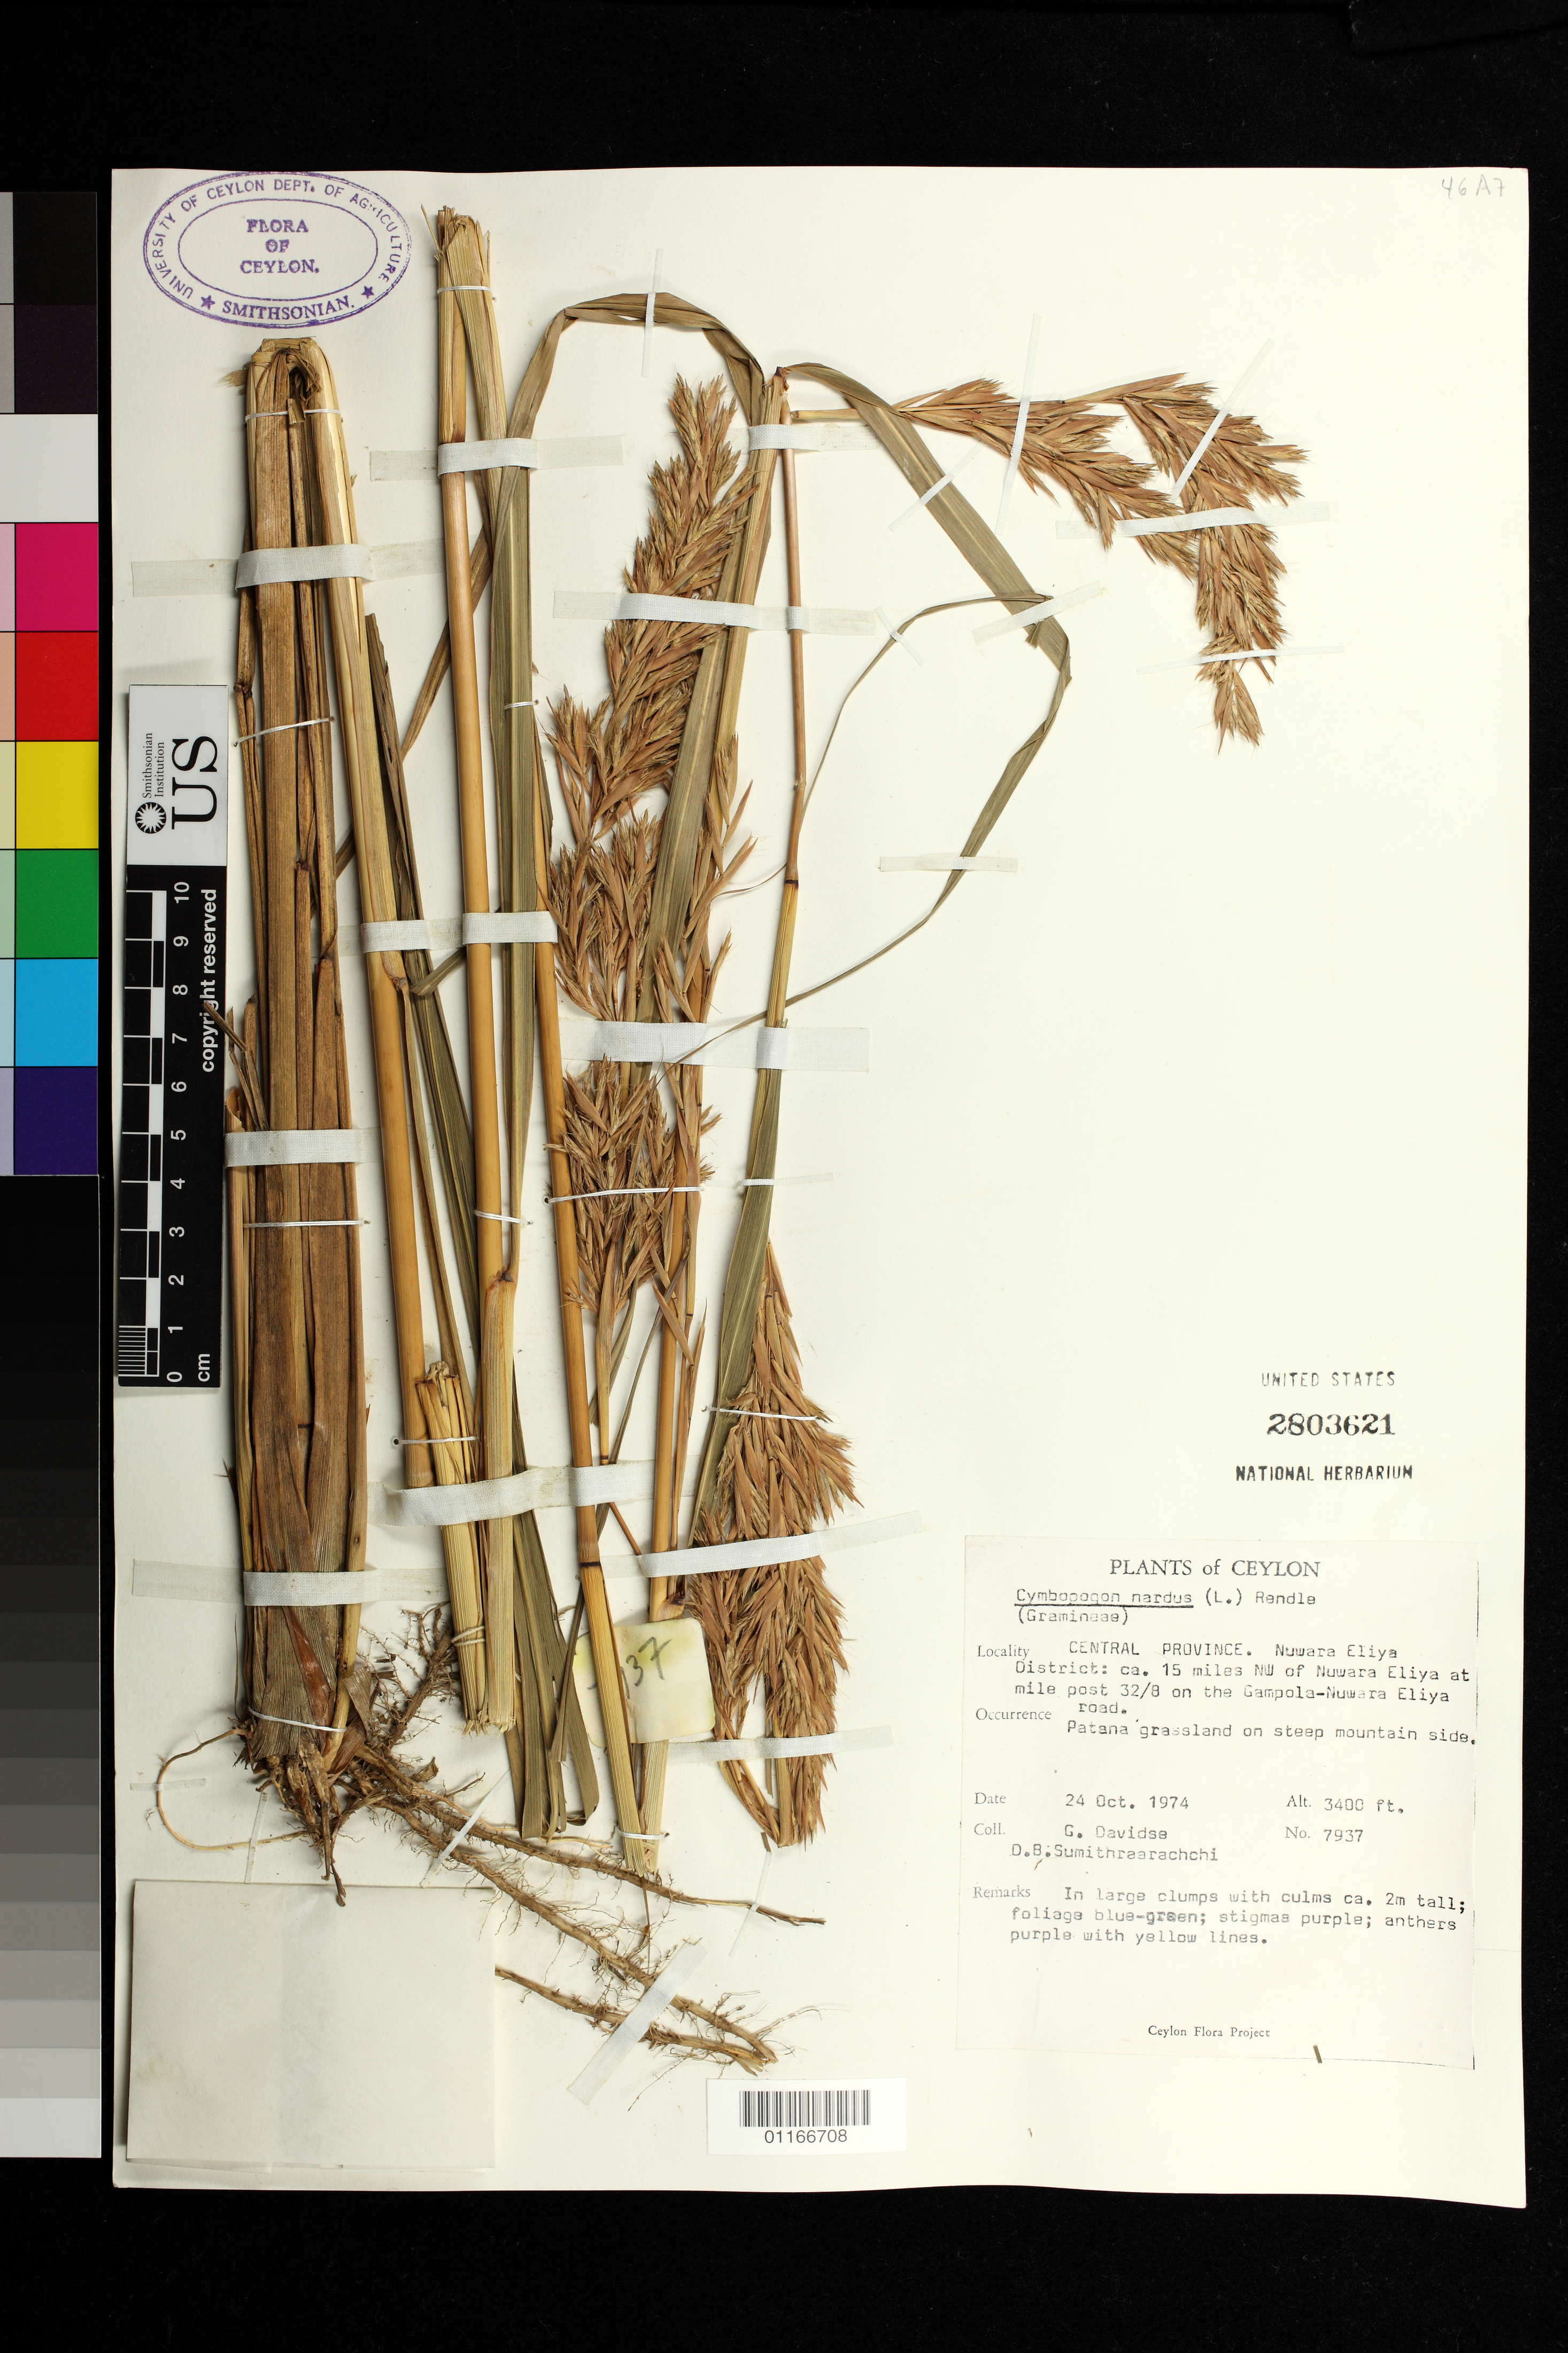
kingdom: Plantae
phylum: Tracheophyta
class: Liliopsida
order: Poales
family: Poaceae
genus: Cymbopogon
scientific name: Cymbopogon nardus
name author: (L.) Rendle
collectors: G. Davidse & D. B. Sumithraarachchi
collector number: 7937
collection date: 1974-10-24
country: Sri Lanka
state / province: Central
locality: Ca. 15 miles NW of Nuwara Eliya at mile post 32/8 on the Gampola-Nuwara Eliya at mile post 34/8 on the Gampola-Nuwara Eliya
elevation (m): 1036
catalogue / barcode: US 2803621